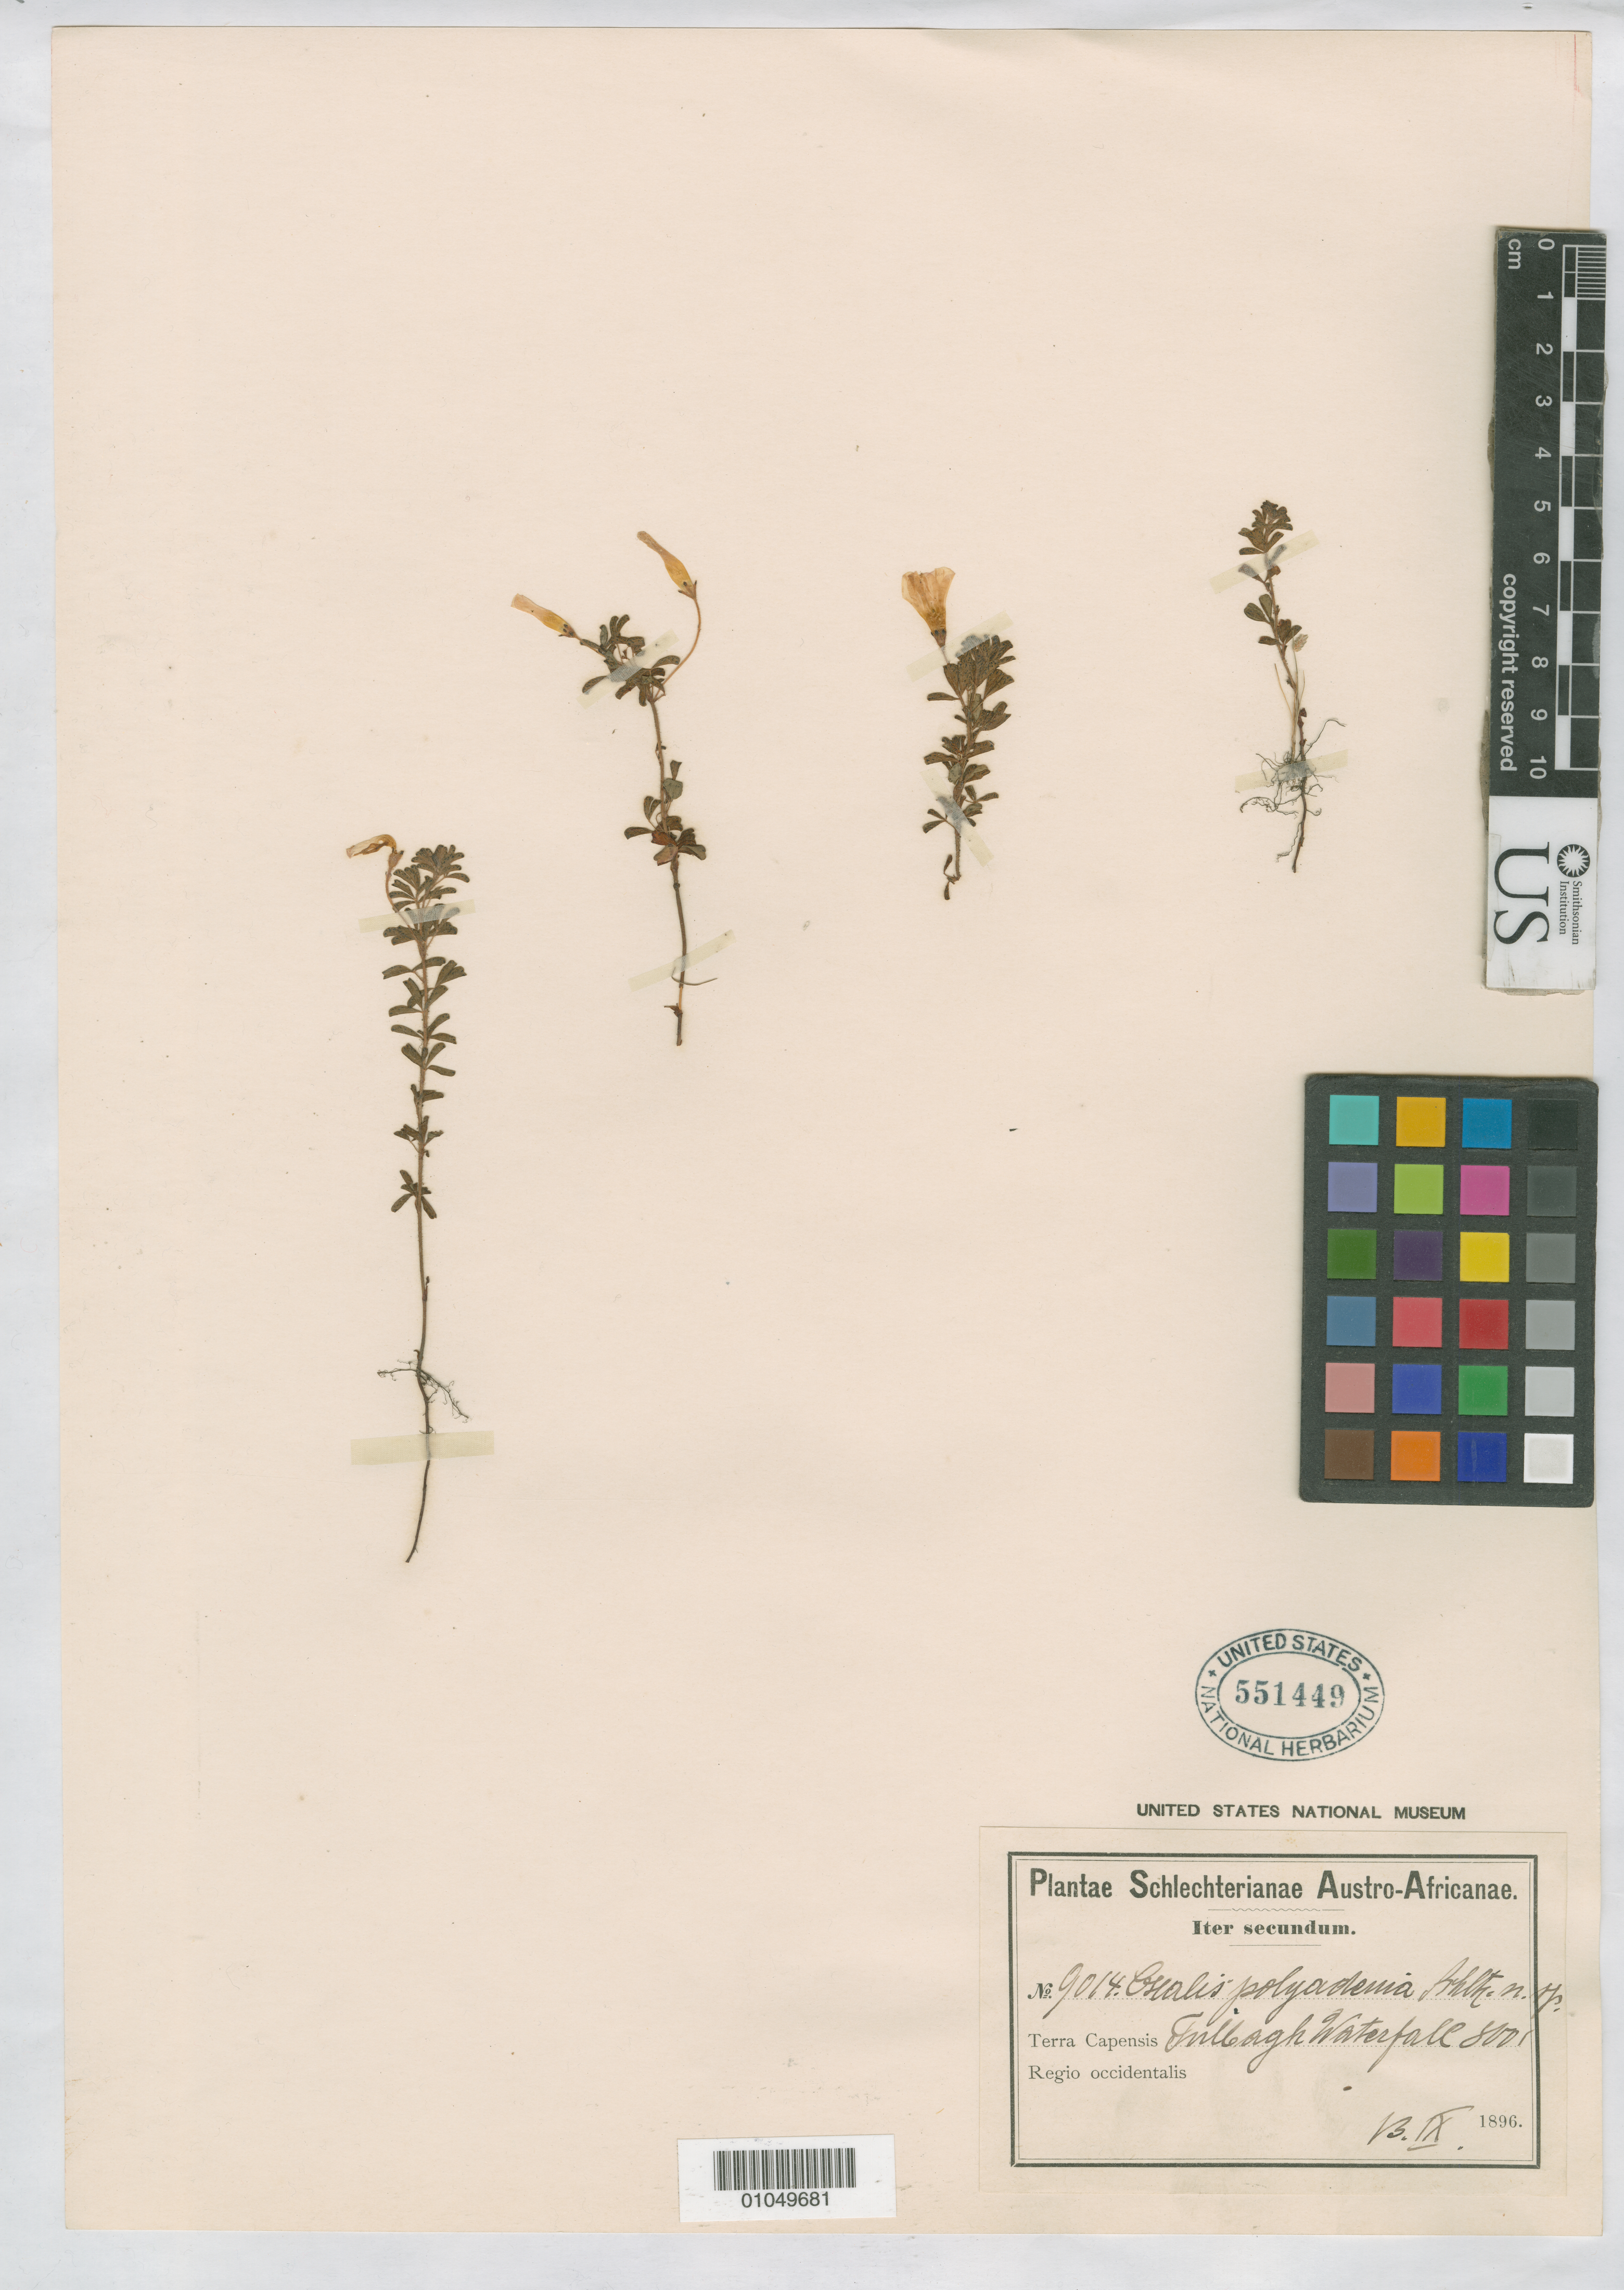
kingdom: Plantae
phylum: Tracheophyta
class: Magnoliopsida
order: Oxalidales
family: Oxalidaceae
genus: Oxalis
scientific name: Oxalis polyadenia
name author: Schltr.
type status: Isotype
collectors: F. R. R. Schlechter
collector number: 9014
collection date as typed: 13 Sep 1896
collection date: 1896-09-13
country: South Africa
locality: Terra Capensis, Tulbagh Waterfall.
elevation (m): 244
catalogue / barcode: US 551449